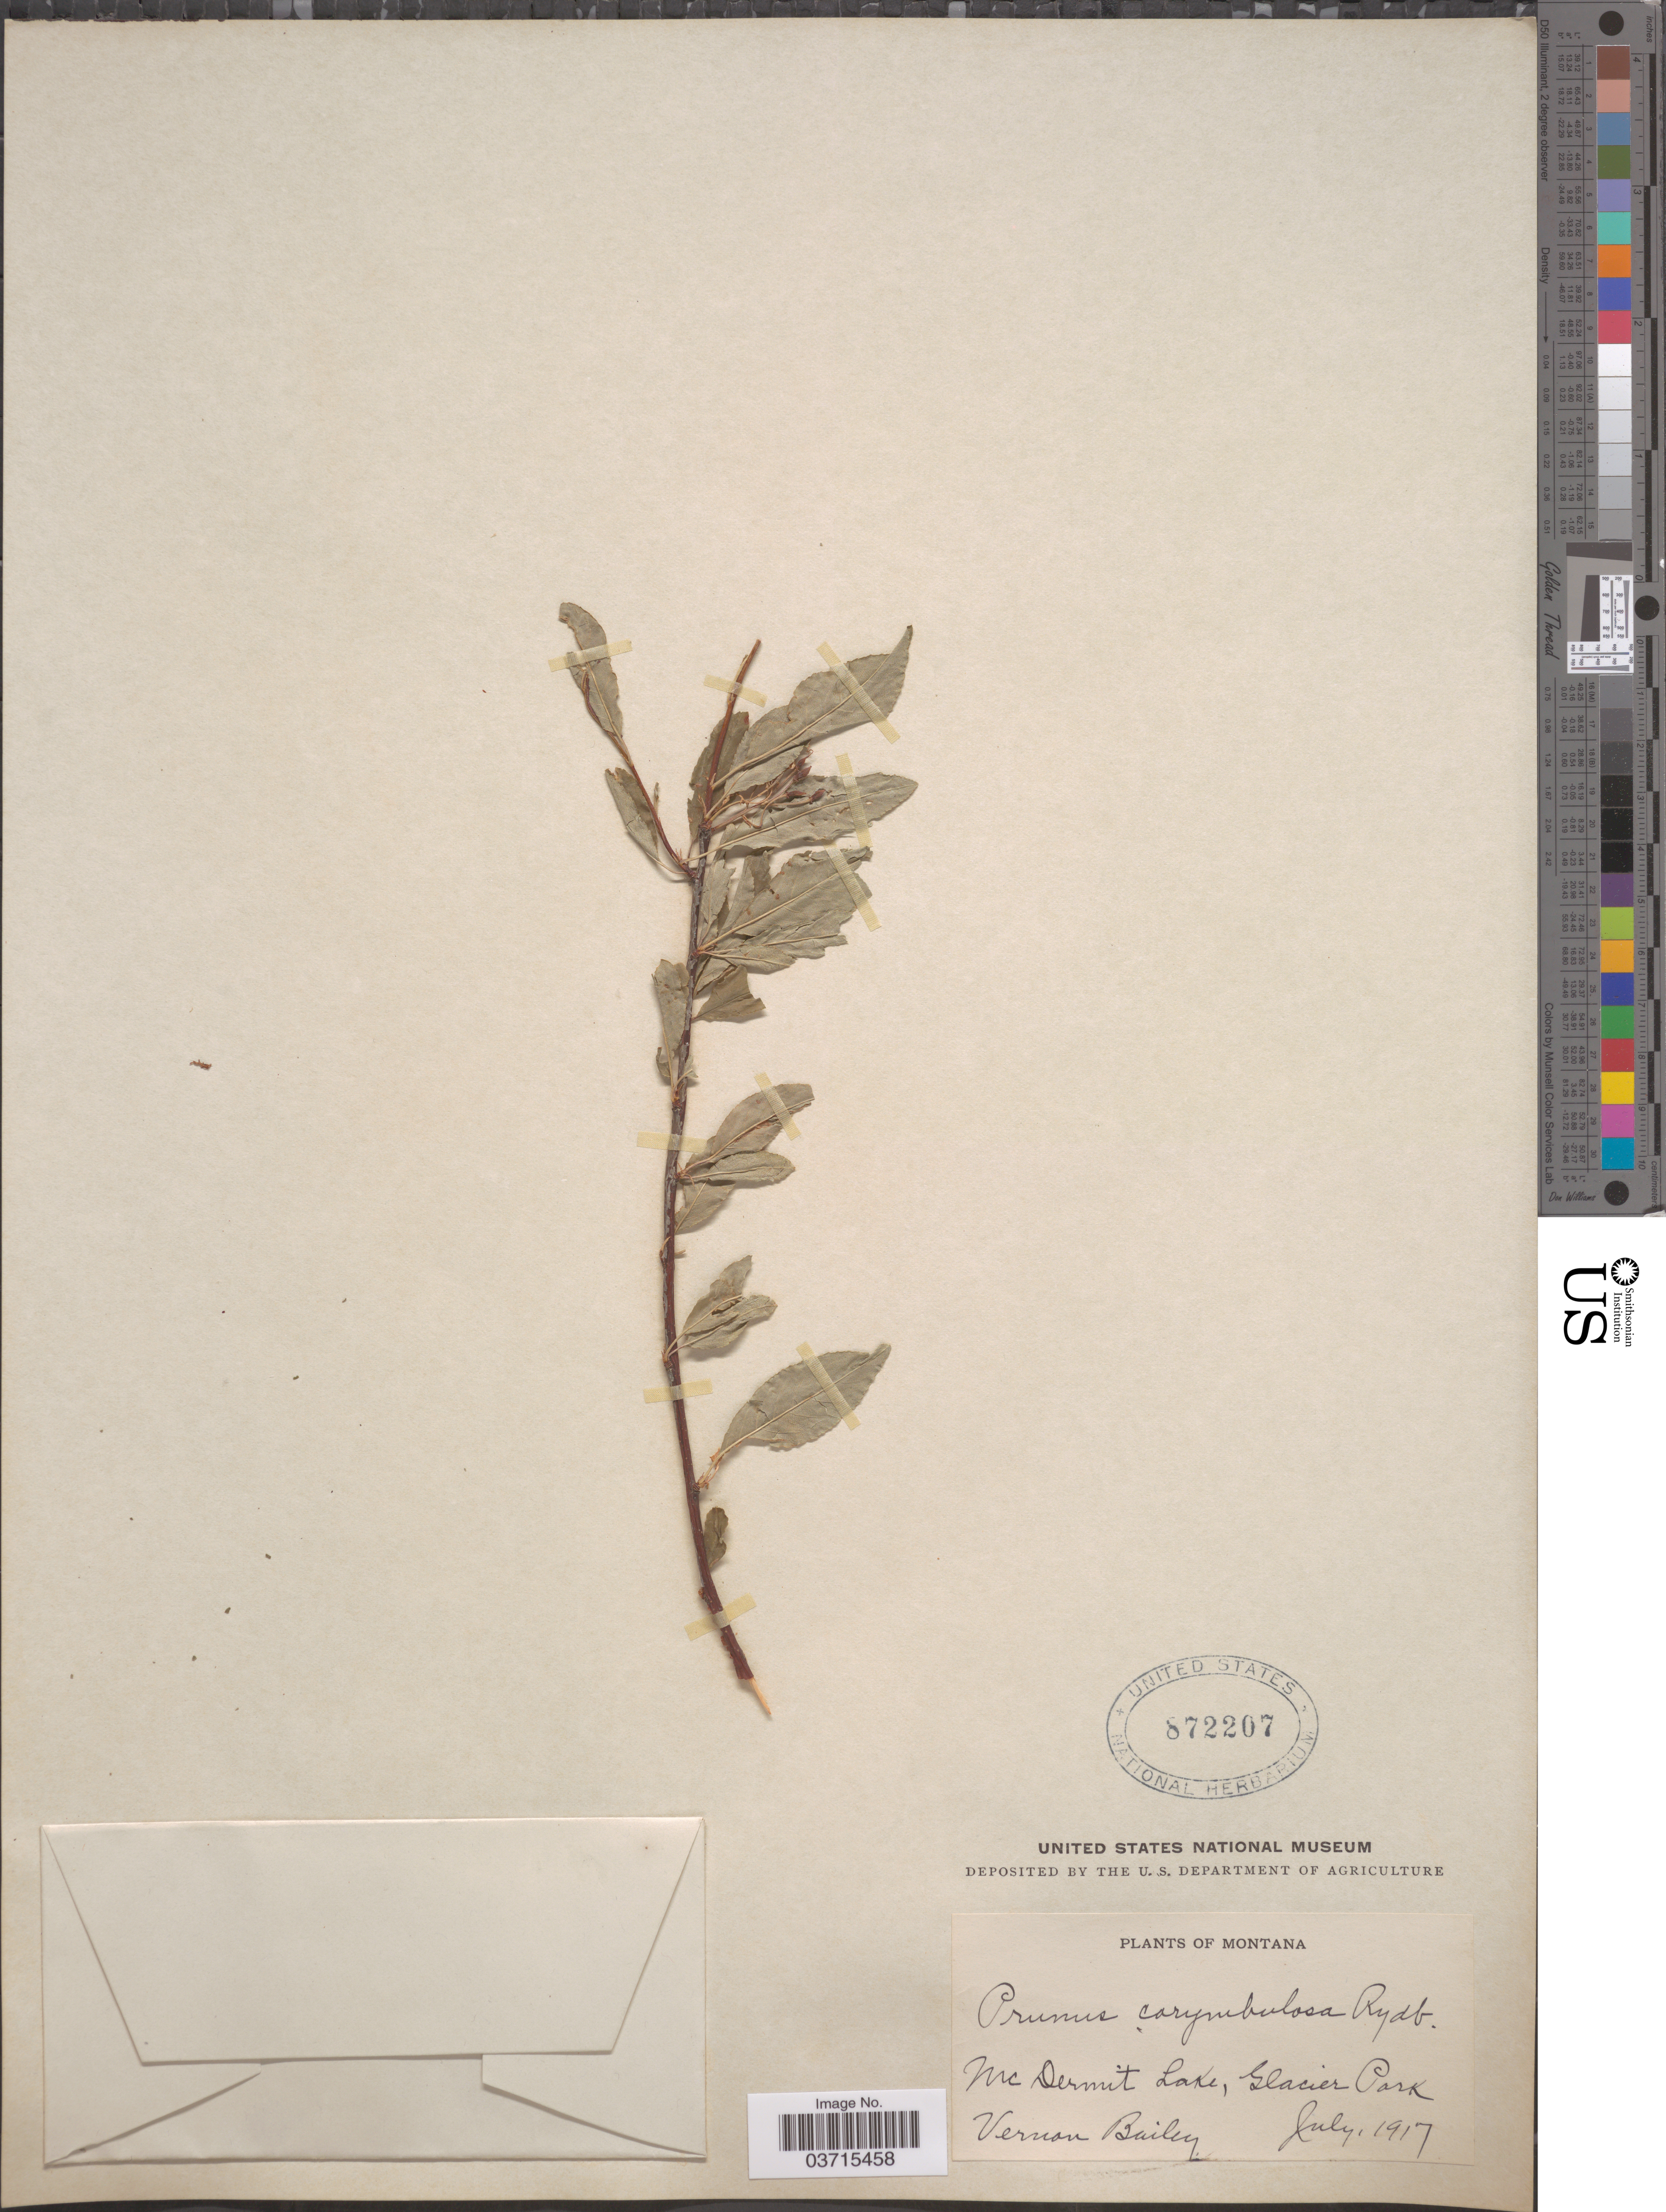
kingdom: Plantae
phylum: Tracheophyta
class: Magnoliopsida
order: Rosales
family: Rosaceae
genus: Prunus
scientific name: Prunus corymbulosa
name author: Rydb.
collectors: V. O. Bailey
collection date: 1917-07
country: United States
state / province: Montana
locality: McDermit Lake, Glacier Park.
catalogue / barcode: US 872207